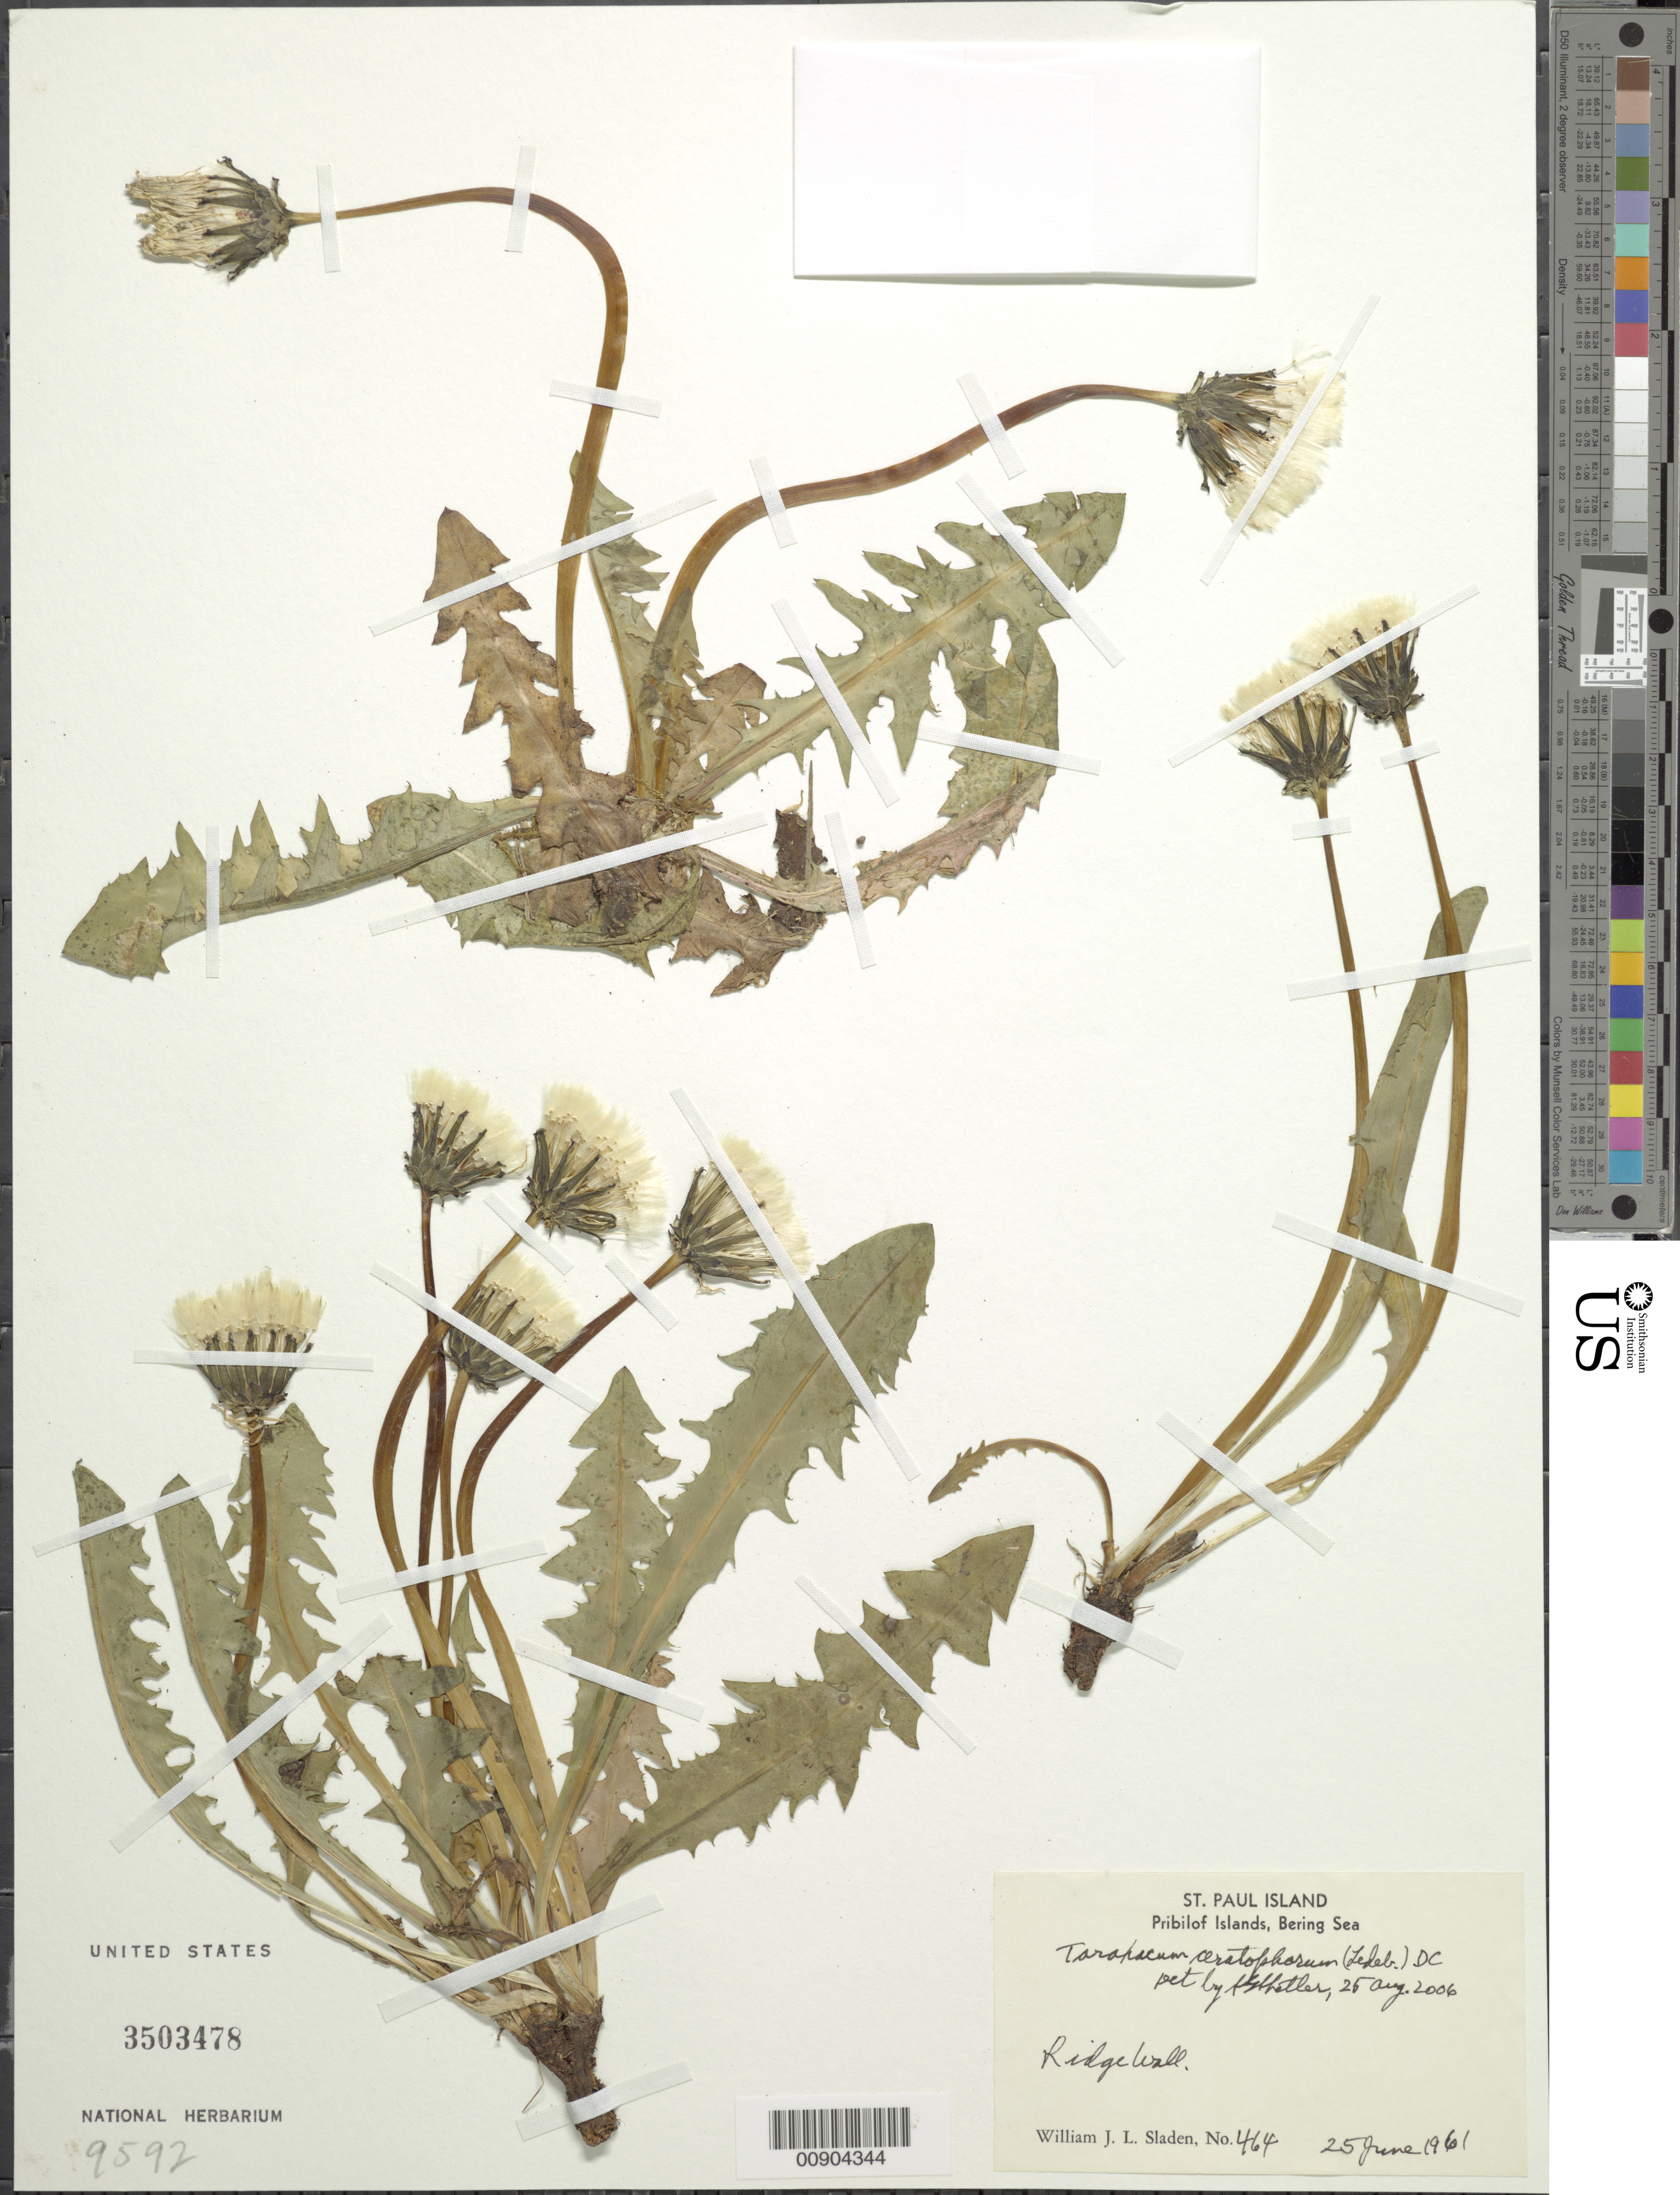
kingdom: Plantae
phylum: Tracheophyta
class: Magnoliopsida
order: Asterales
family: Asteraceae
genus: Taraxacum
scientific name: Taraxacum ceratophorum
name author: (Ledeb.) DC.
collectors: W. Sladen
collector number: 464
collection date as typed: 25 Jun 1961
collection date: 1961-06-25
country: United States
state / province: Alaska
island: St. Paul Island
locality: Ridge Wall., Bering Sea, Pribilof Islands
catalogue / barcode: US 3503478